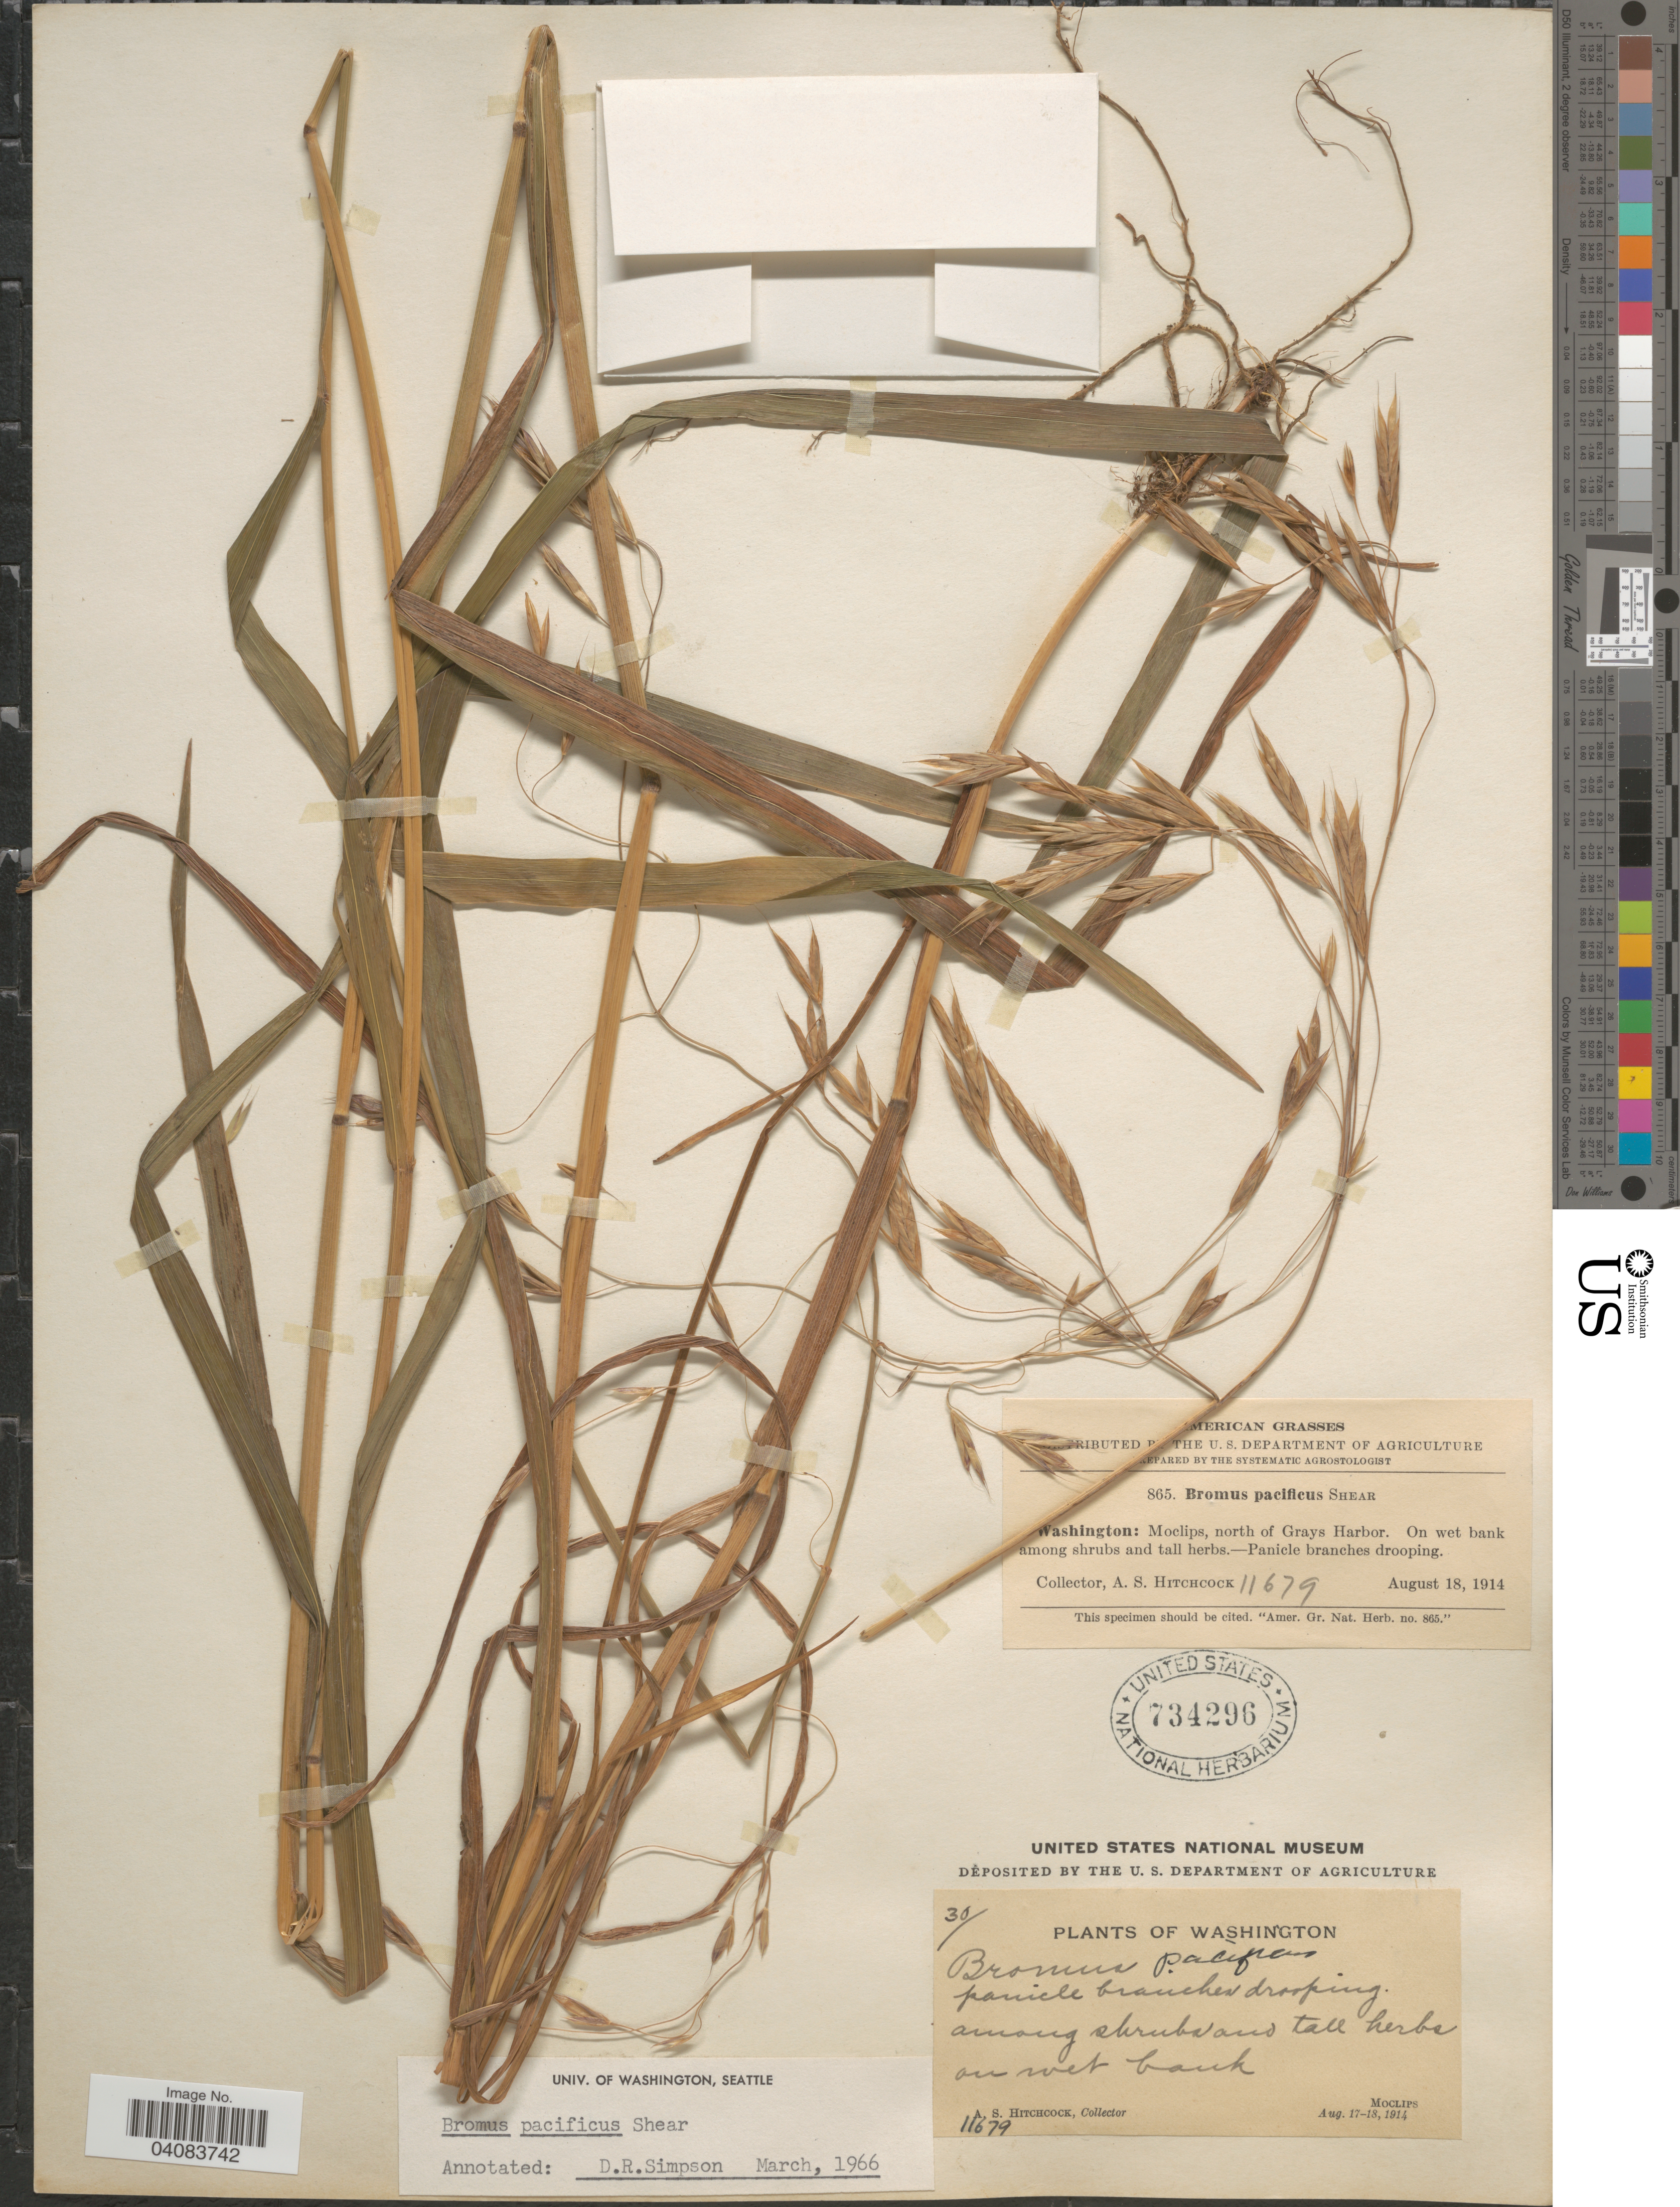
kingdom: Plantae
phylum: Tracheophyta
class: Liliopsida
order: Poales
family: Poaceae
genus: Bromus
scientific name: Bromus pacificus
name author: Shear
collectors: A. S. Hitchcock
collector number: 11679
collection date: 1914-08-18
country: United States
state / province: Washington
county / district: Grays Harbor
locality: Moclips, north of Grays Harbor.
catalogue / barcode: US 734296